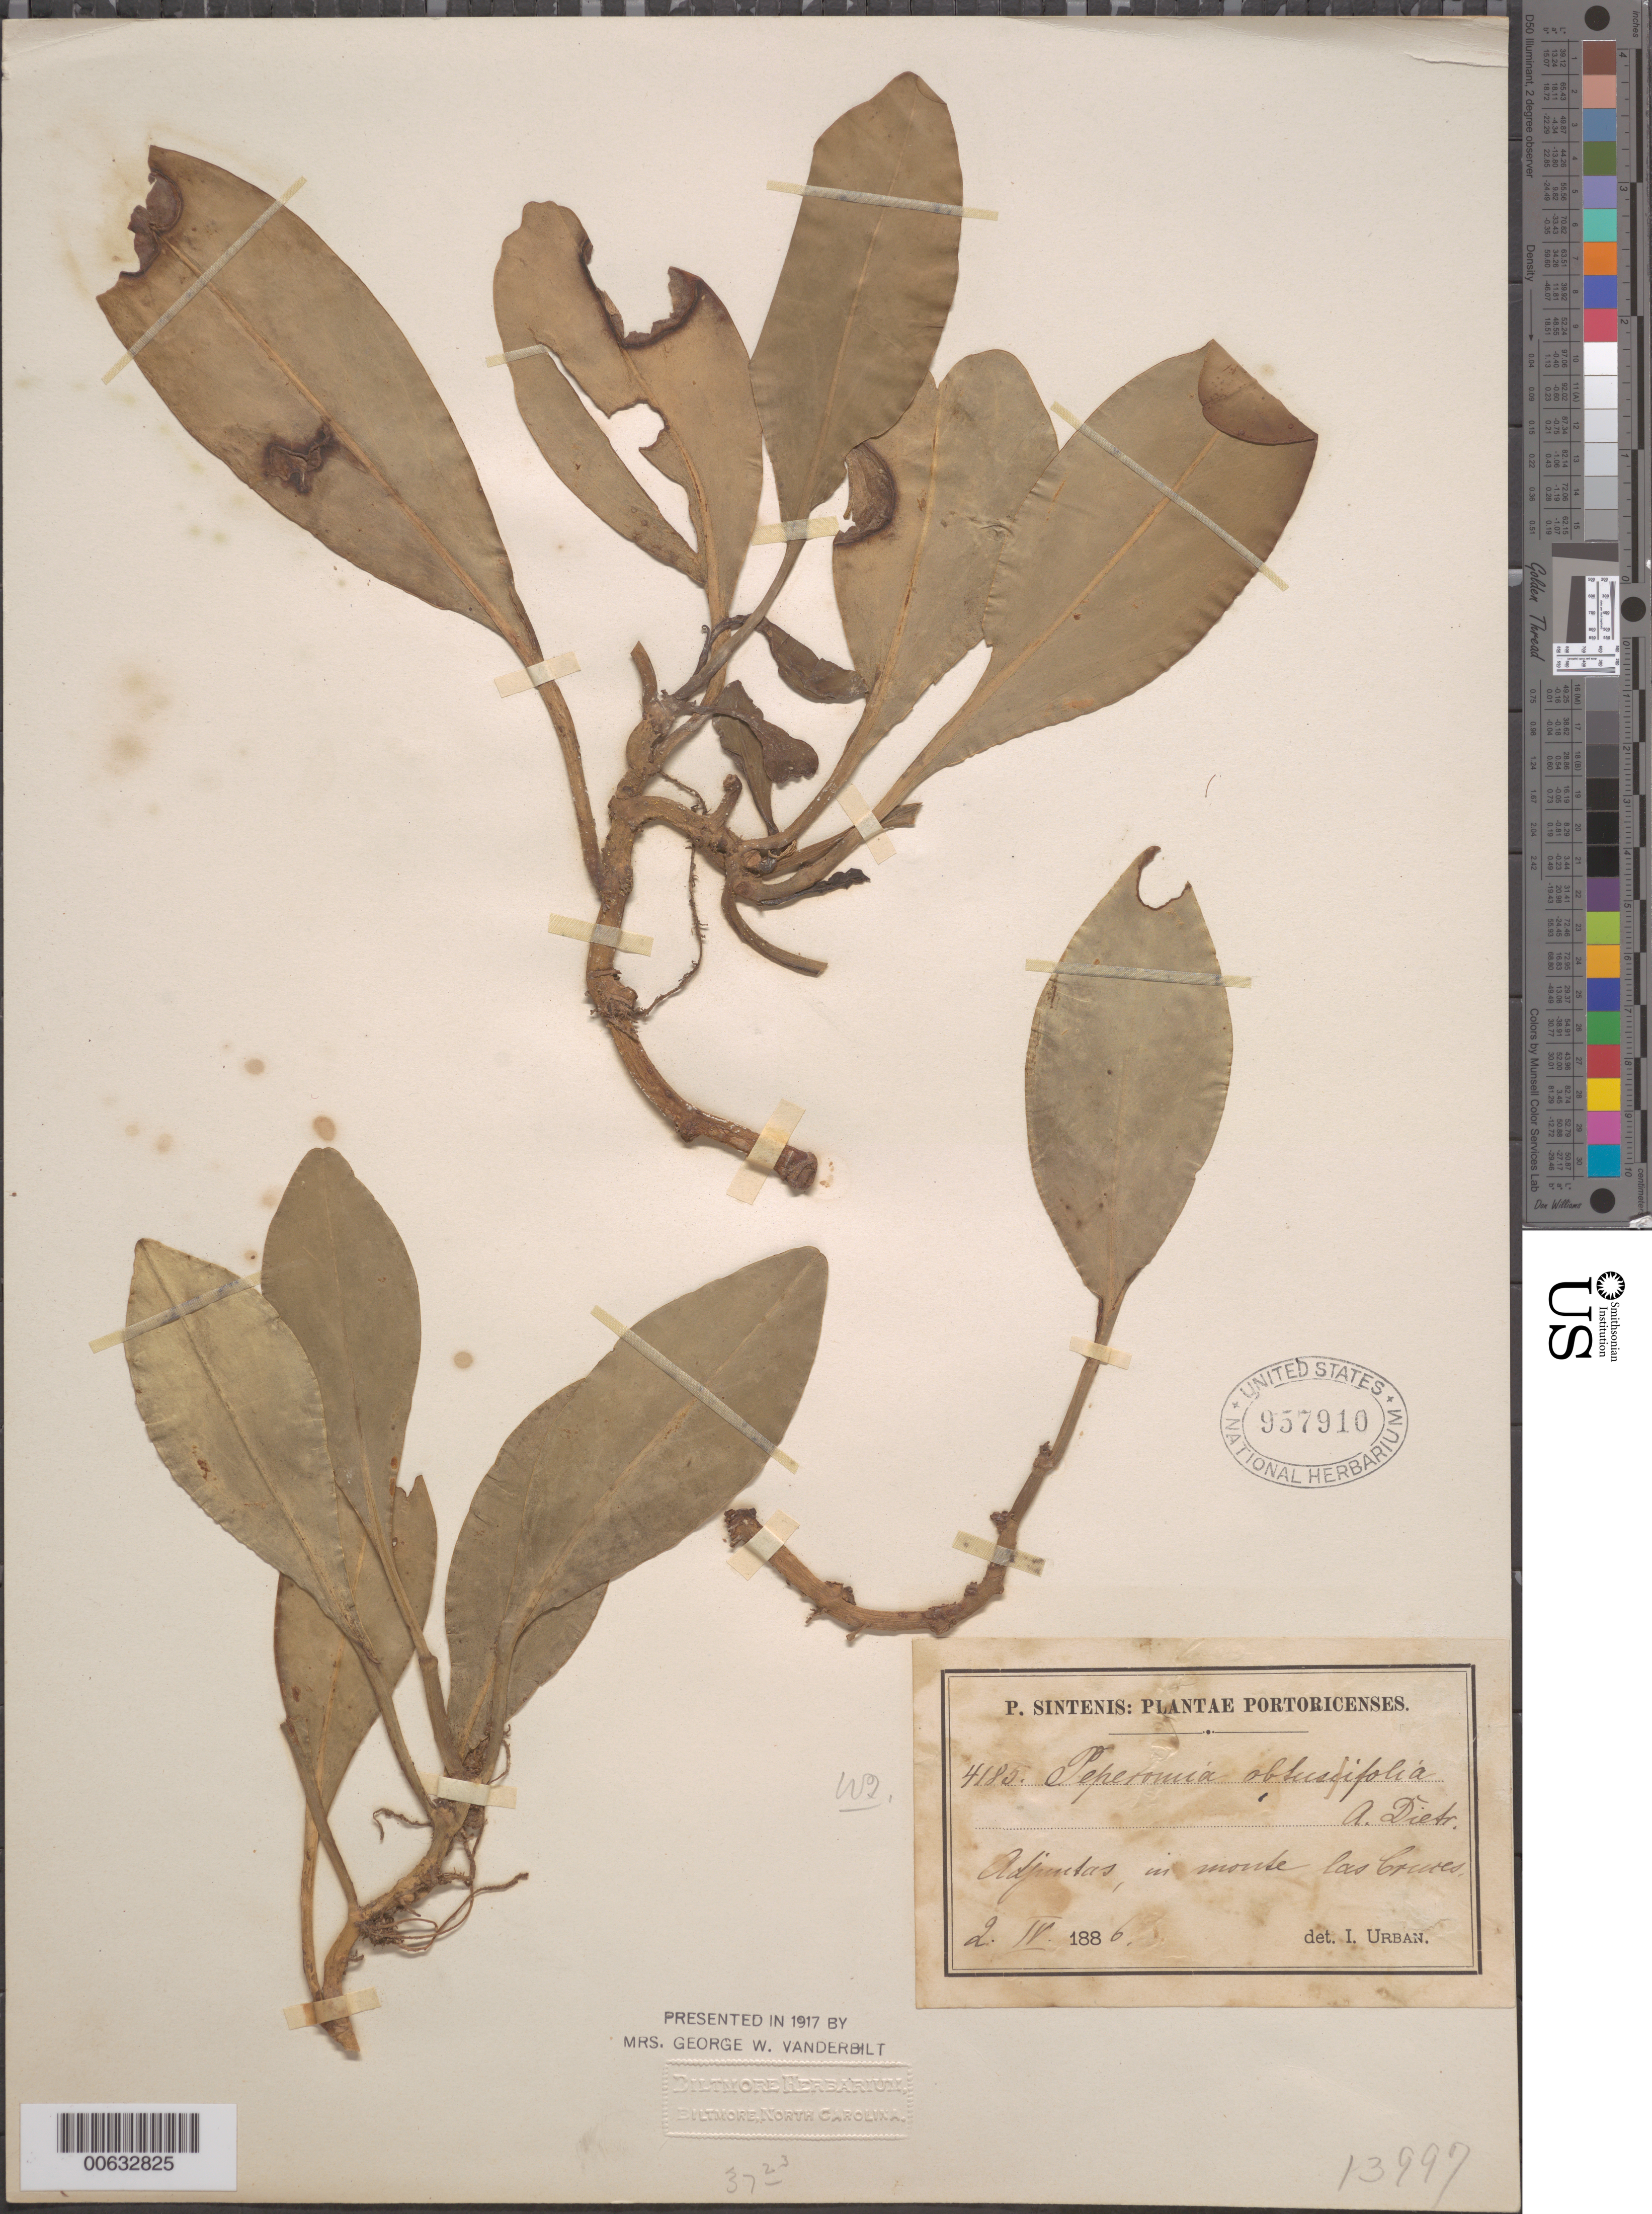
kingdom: Plantae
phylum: Tracheophyta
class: Magnoliopsida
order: Piperales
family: Piperaceae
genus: Peperomia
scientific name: Peperomia obtusifolia var. emarginata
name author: (Ruiz & Pav.) Dahlst.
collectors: P. Sintenis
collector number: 4185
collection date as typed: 02 Apr 1886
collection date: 1886-04-02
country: Puerto Rico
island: Greater Antilles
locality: Adjuntos, in monte las Cruces.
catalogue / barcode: US 957910